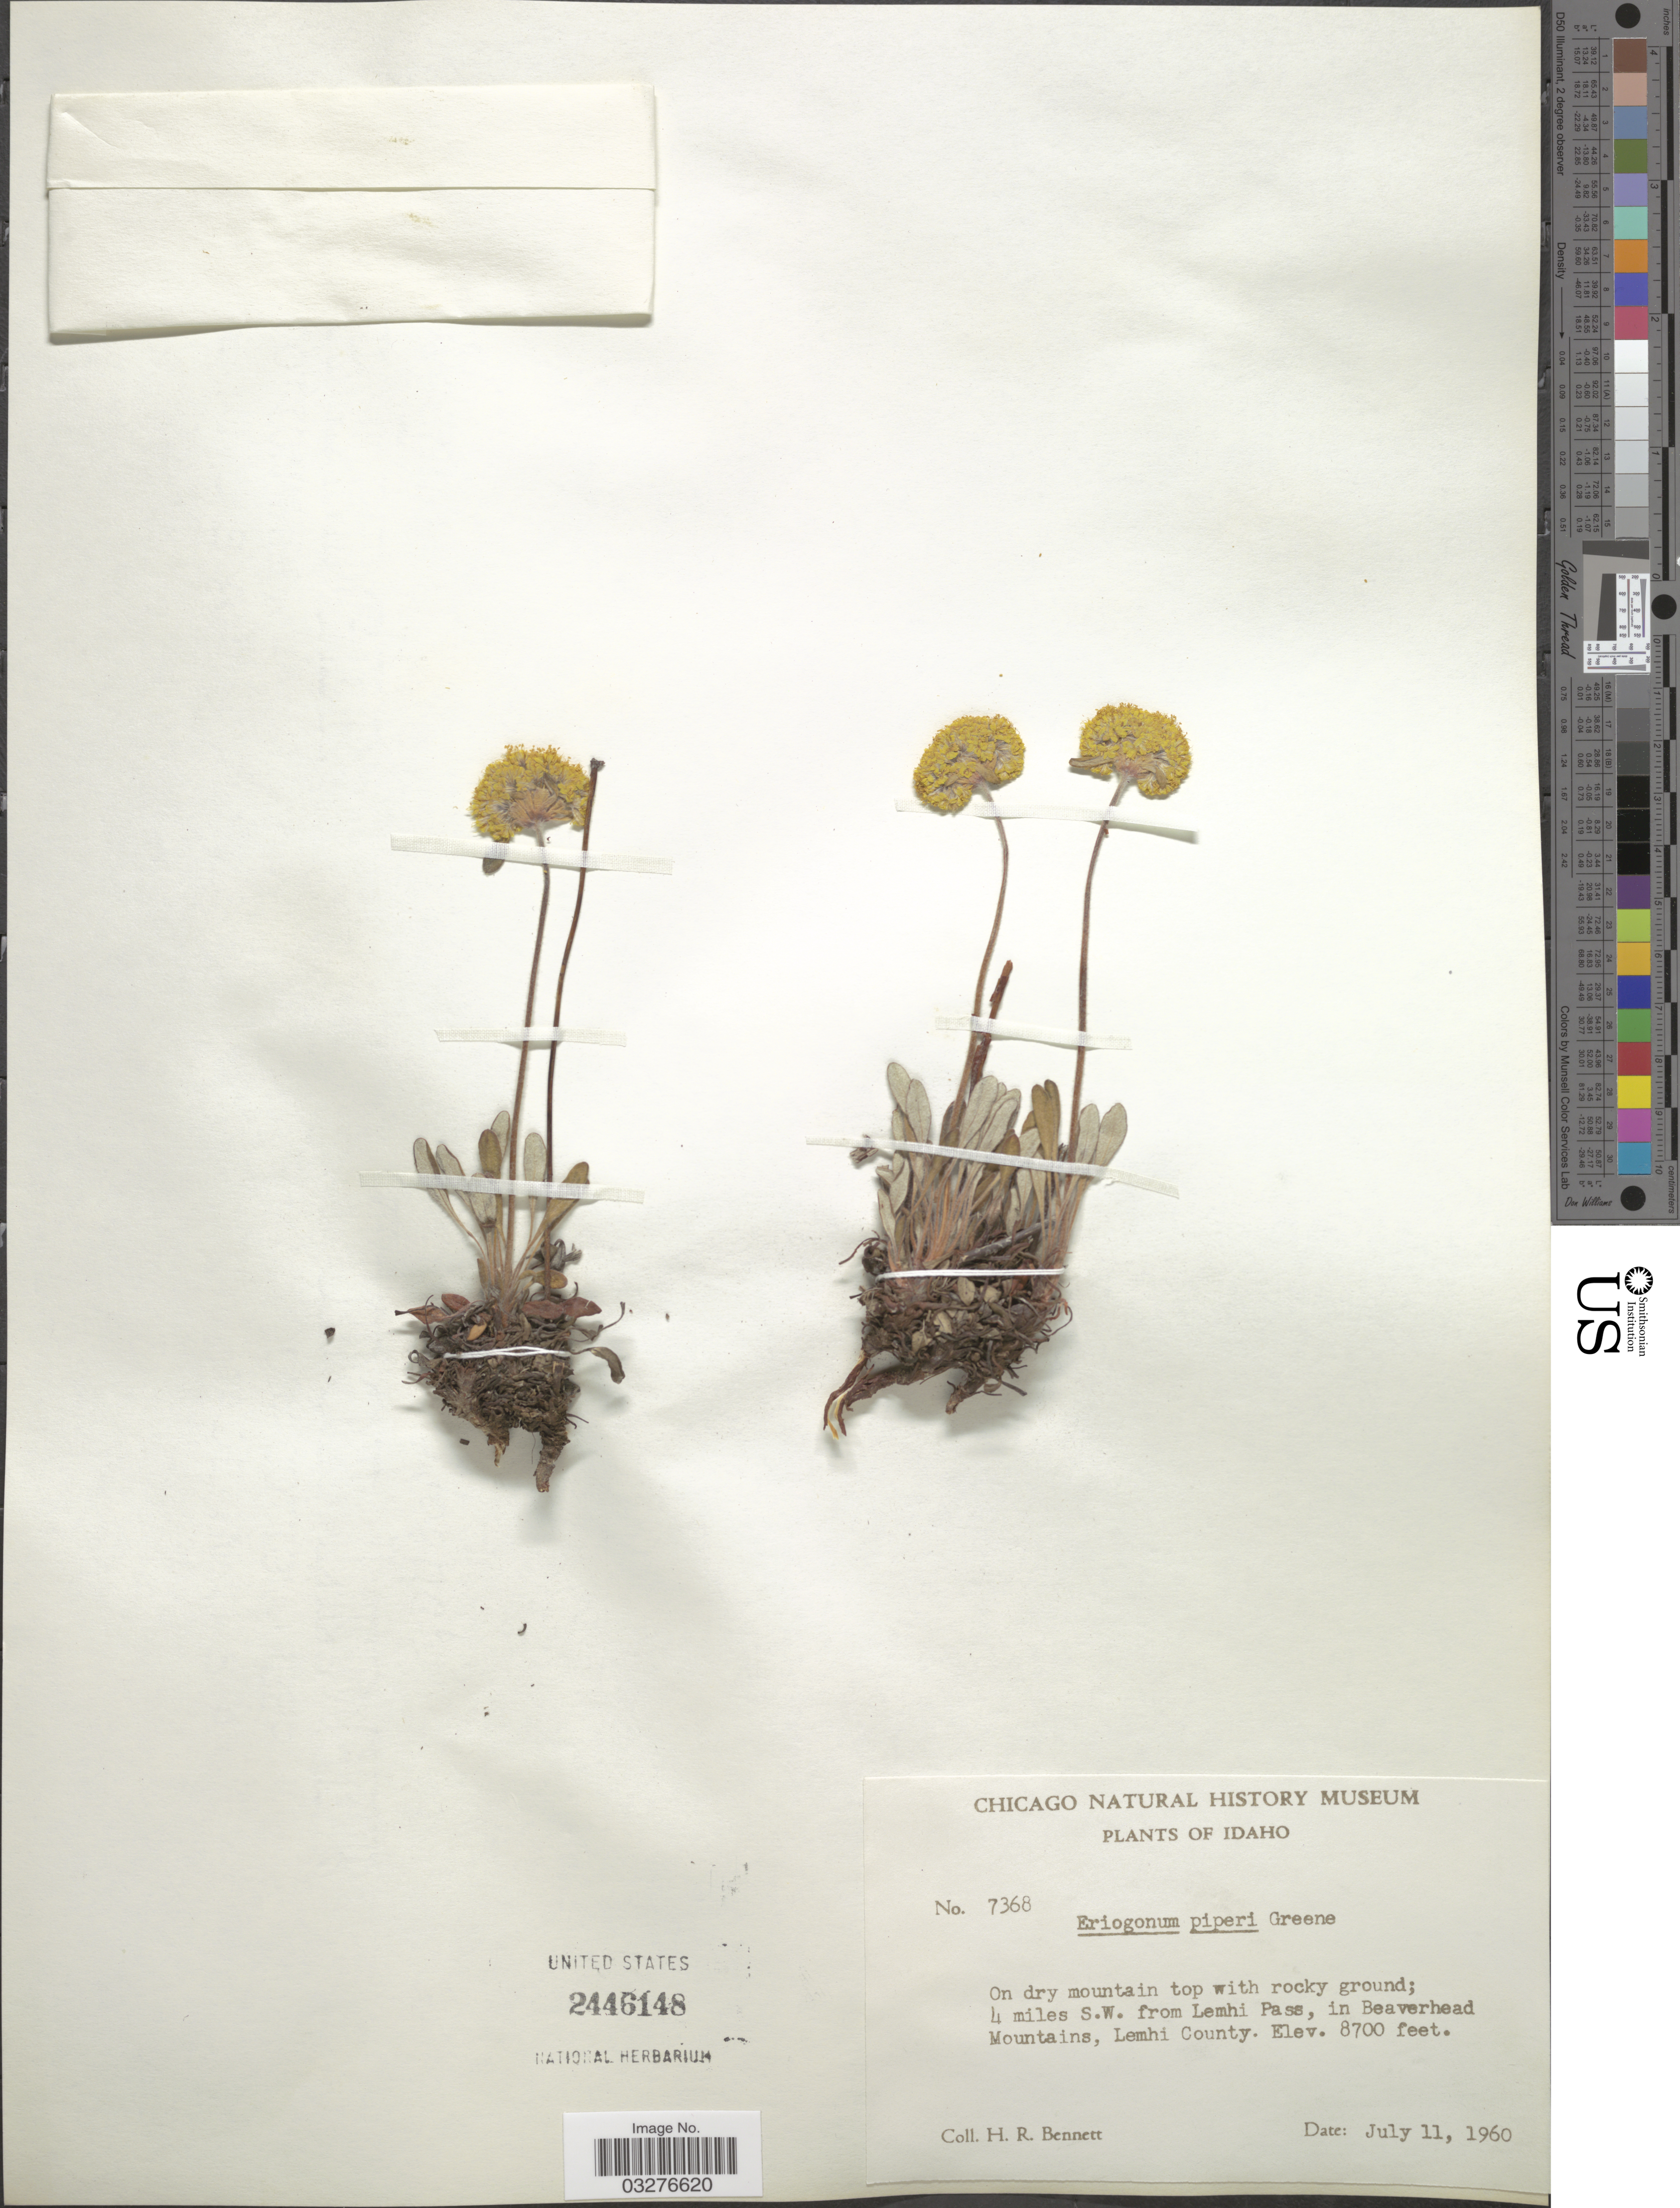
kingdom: Plantae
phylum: Tracheophyta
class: Magnoliopsida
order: Caryophyllales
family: Polygonaceae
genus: Eriogonum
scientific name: Eriogonum flavum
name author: Nutt. ex Benth.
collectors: H. R. Bennett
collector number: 7368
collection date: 1960-07-11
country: United States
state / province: Idaho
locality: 4 miles S.W. from Lemhi Pass, in Beaverhead Mountains, Lemhi County.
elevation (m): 2652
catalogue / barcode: US 2446148